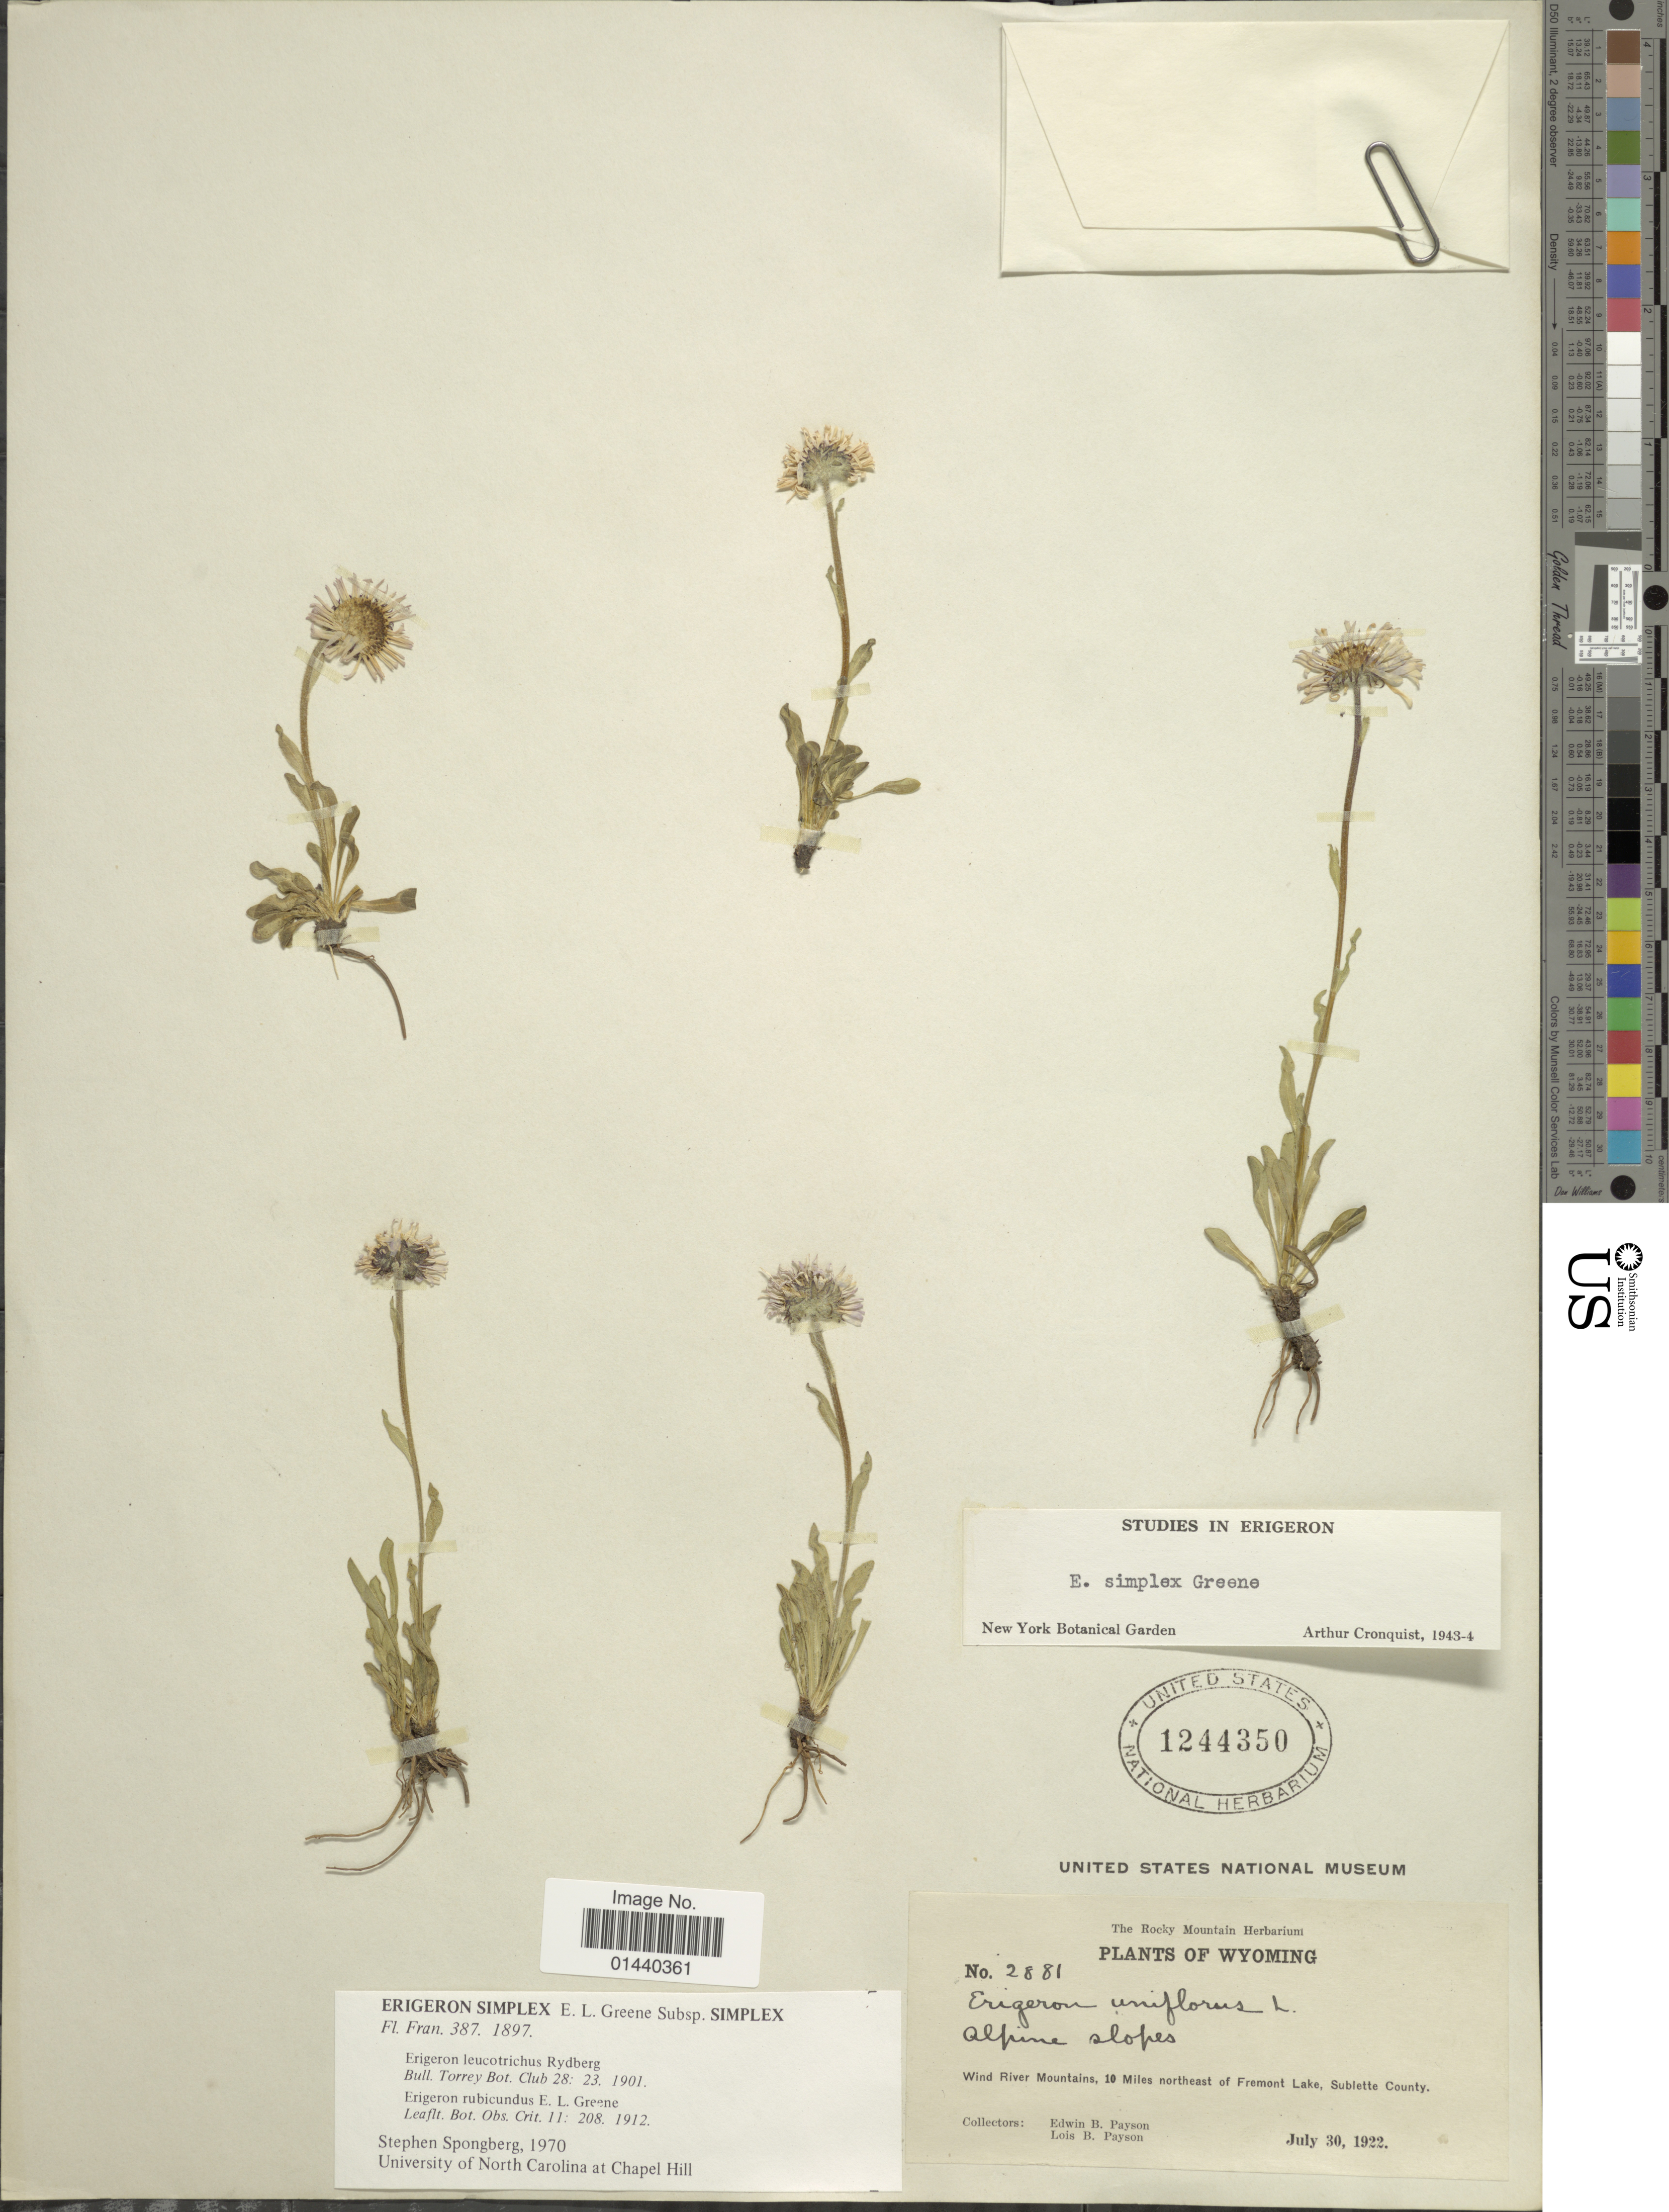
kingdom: Plantae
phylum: Tracheophyta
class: Magnoliopsida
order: Asterales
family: Asteraceae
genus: Erigeron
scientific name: Erigeron simplex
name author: Greene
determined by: Cronquist, A. J.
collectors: E. B. Payson & L. Payson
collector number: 2881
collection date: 1922-07-30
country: United States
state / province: Wyoming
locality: Wind River Mountains, 10 miles northeast of Fremont Lake, Sublette County.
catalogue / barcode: US 1244350